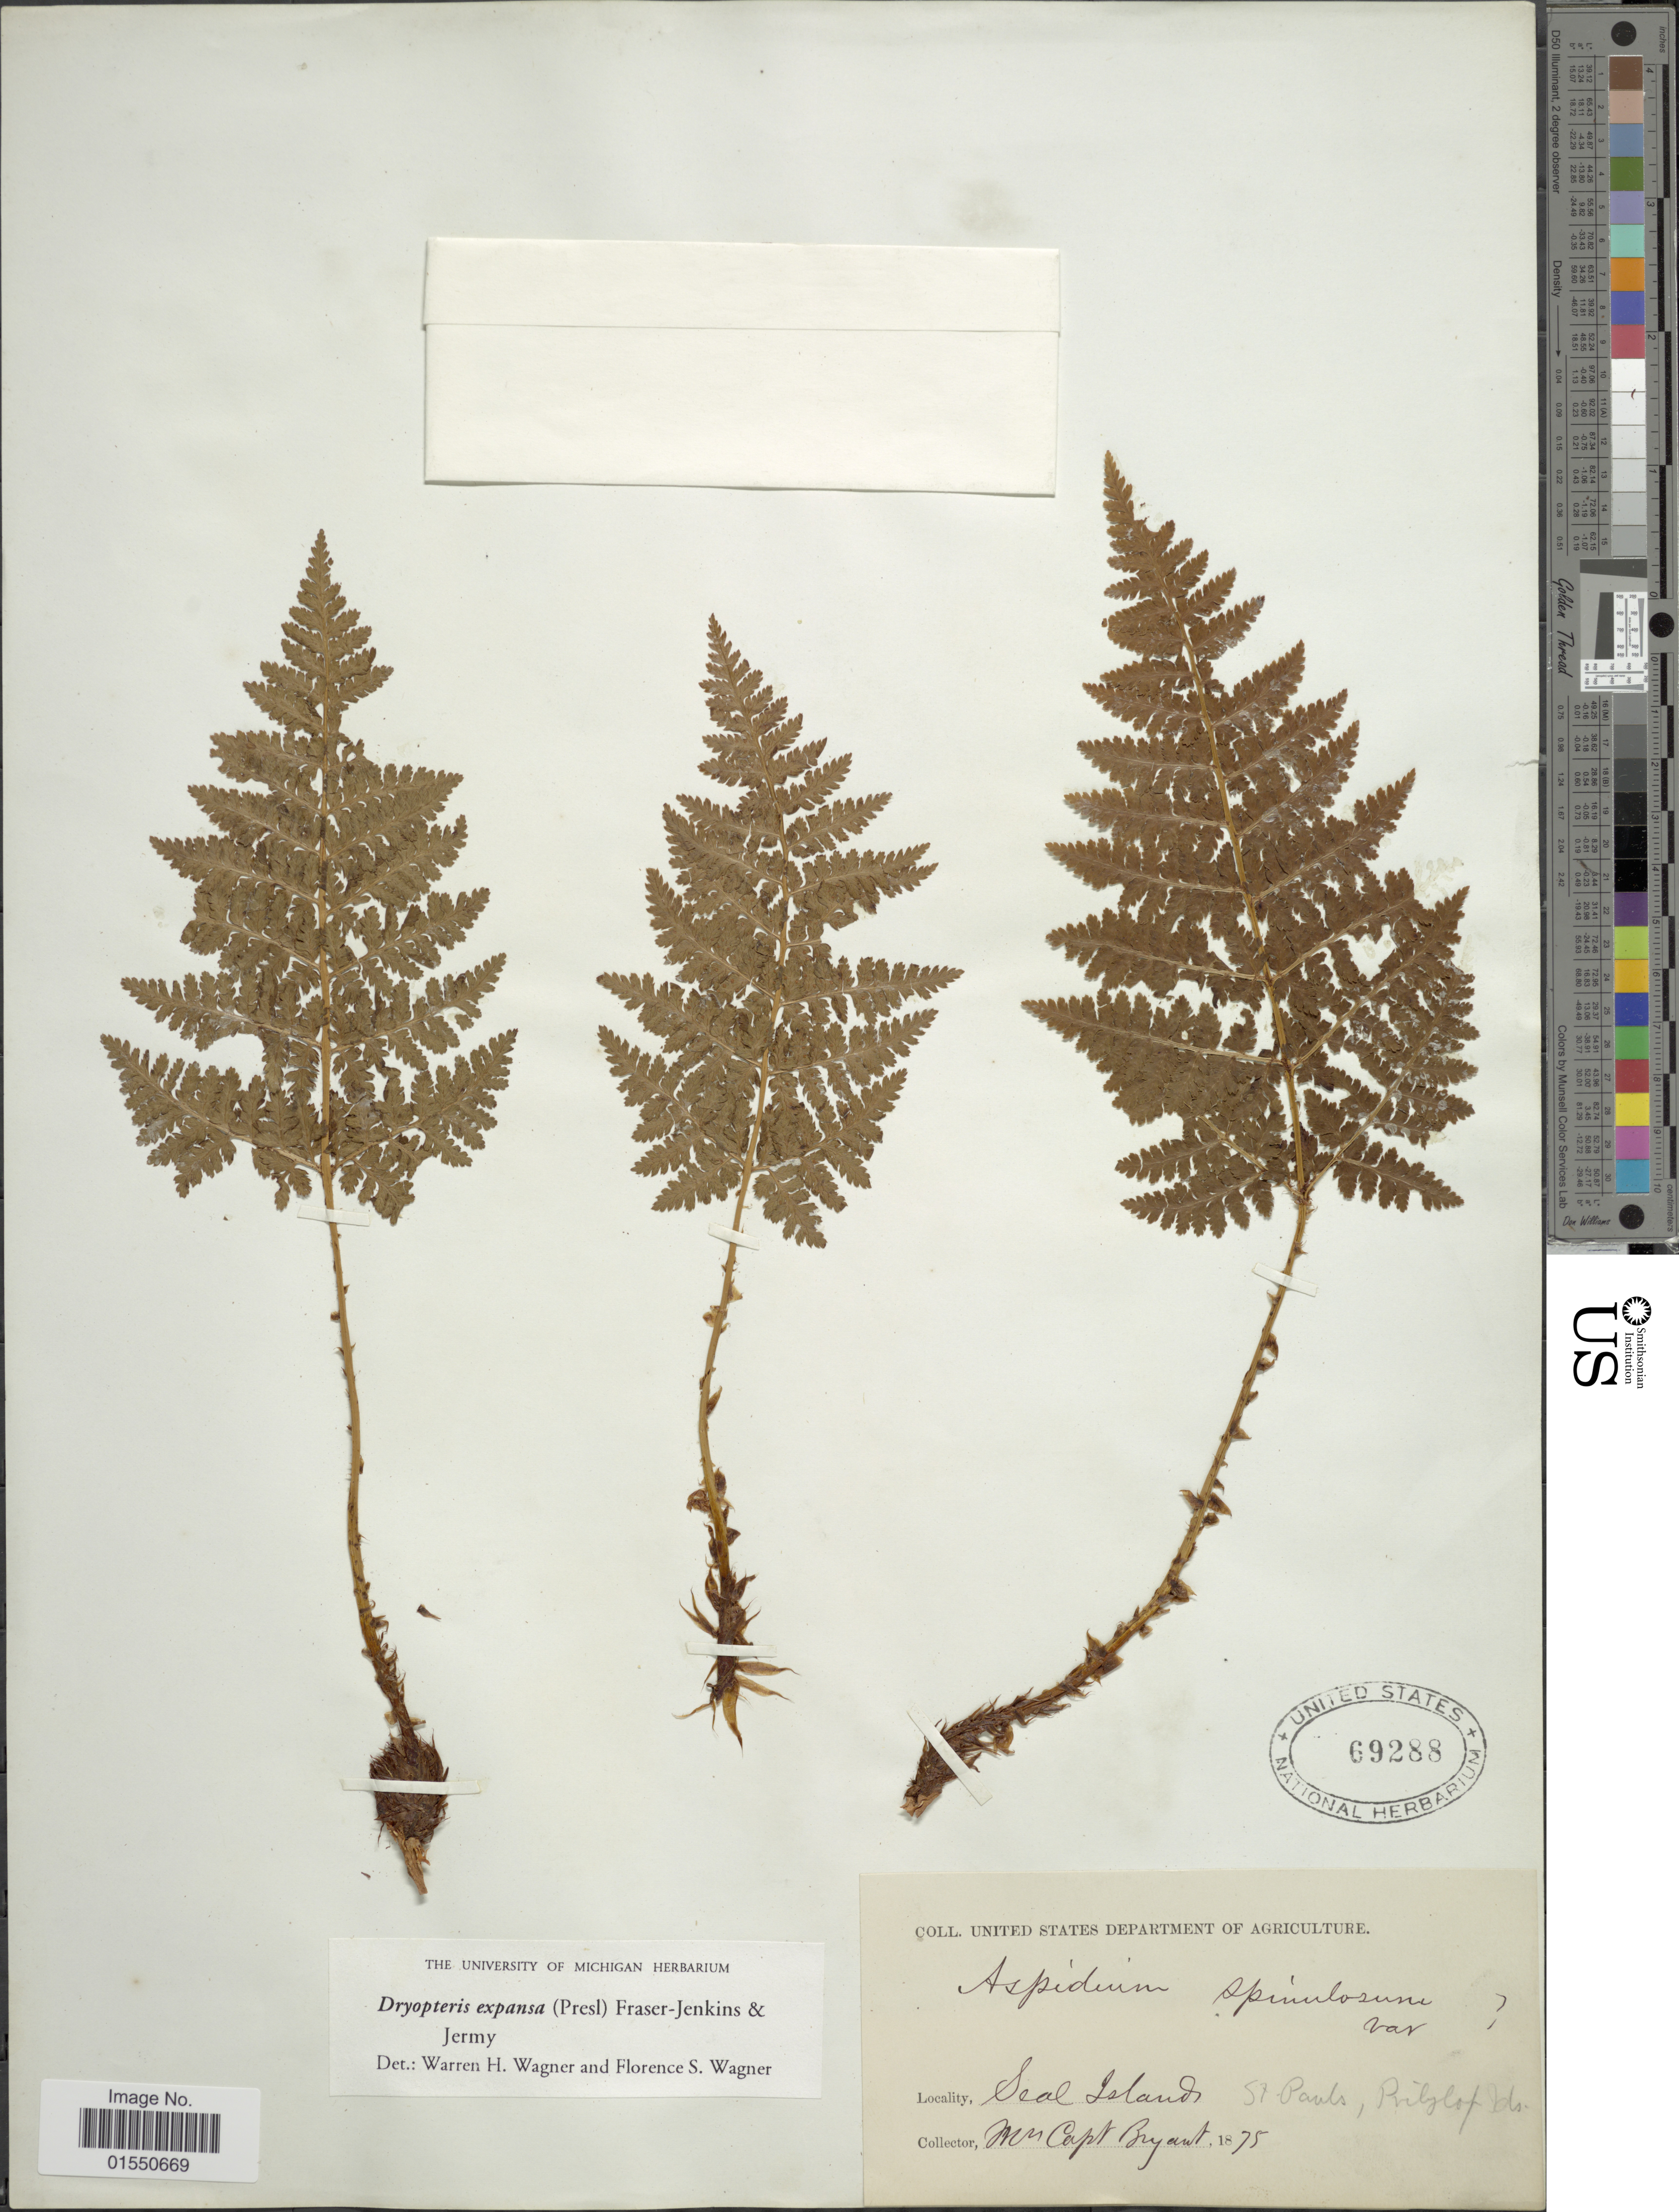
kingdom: Plantae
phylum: Tracheophyta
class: Polypodiopsida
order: Polypodiales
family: Dryopteridaceae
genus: Dryopteris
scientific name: Dryopteris expansa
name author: (C. Presl) Fraser-Jenk. & Jermy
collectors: C. Bryant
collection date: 1875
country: United States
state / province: Alaska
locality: Seal Islands, St. Pauls, Pribilof Ids.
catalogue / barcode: US 69288